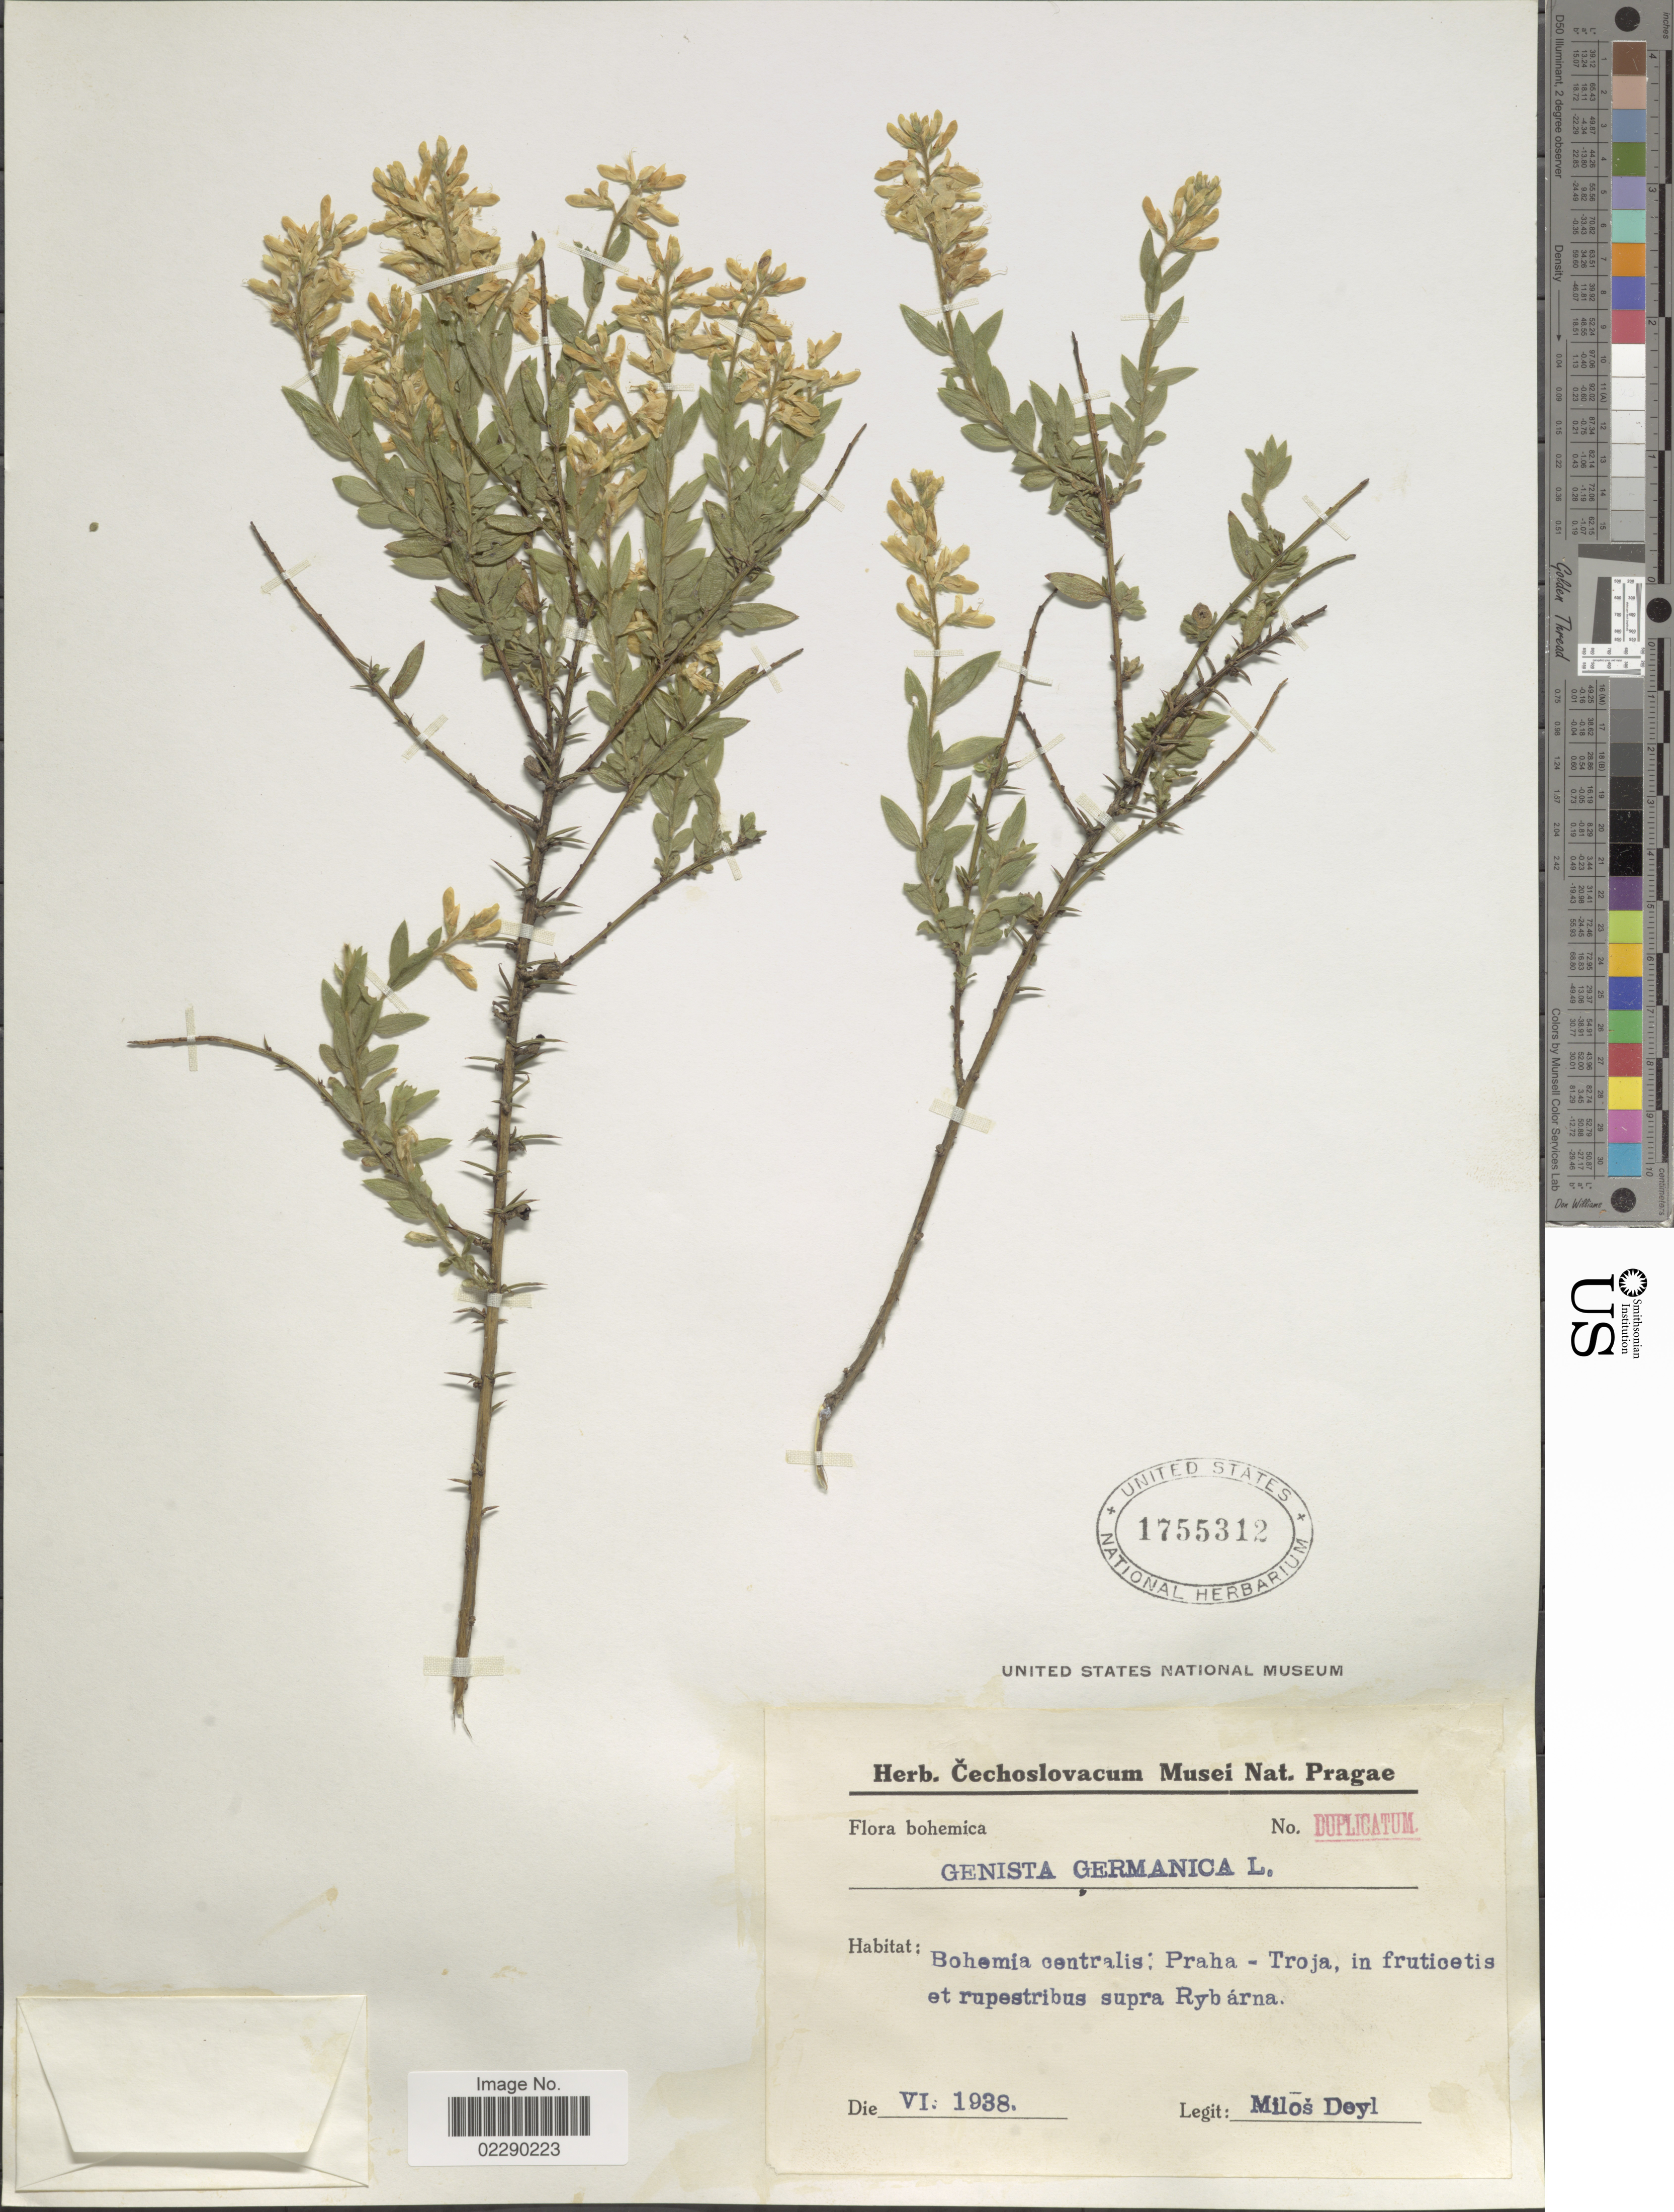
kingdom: Plantae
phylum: Tracheophyta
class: Magnoliopsida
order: Fabales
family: Fabaceae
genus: Genista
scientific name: Genista germanica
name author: L.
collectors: M. Deyl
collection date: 1938-06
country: Czechia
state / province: Central Bohemian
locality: Bohemica, Bohemia centralis, Praha-Troja, supra Sybarna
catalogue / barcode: US 1755312